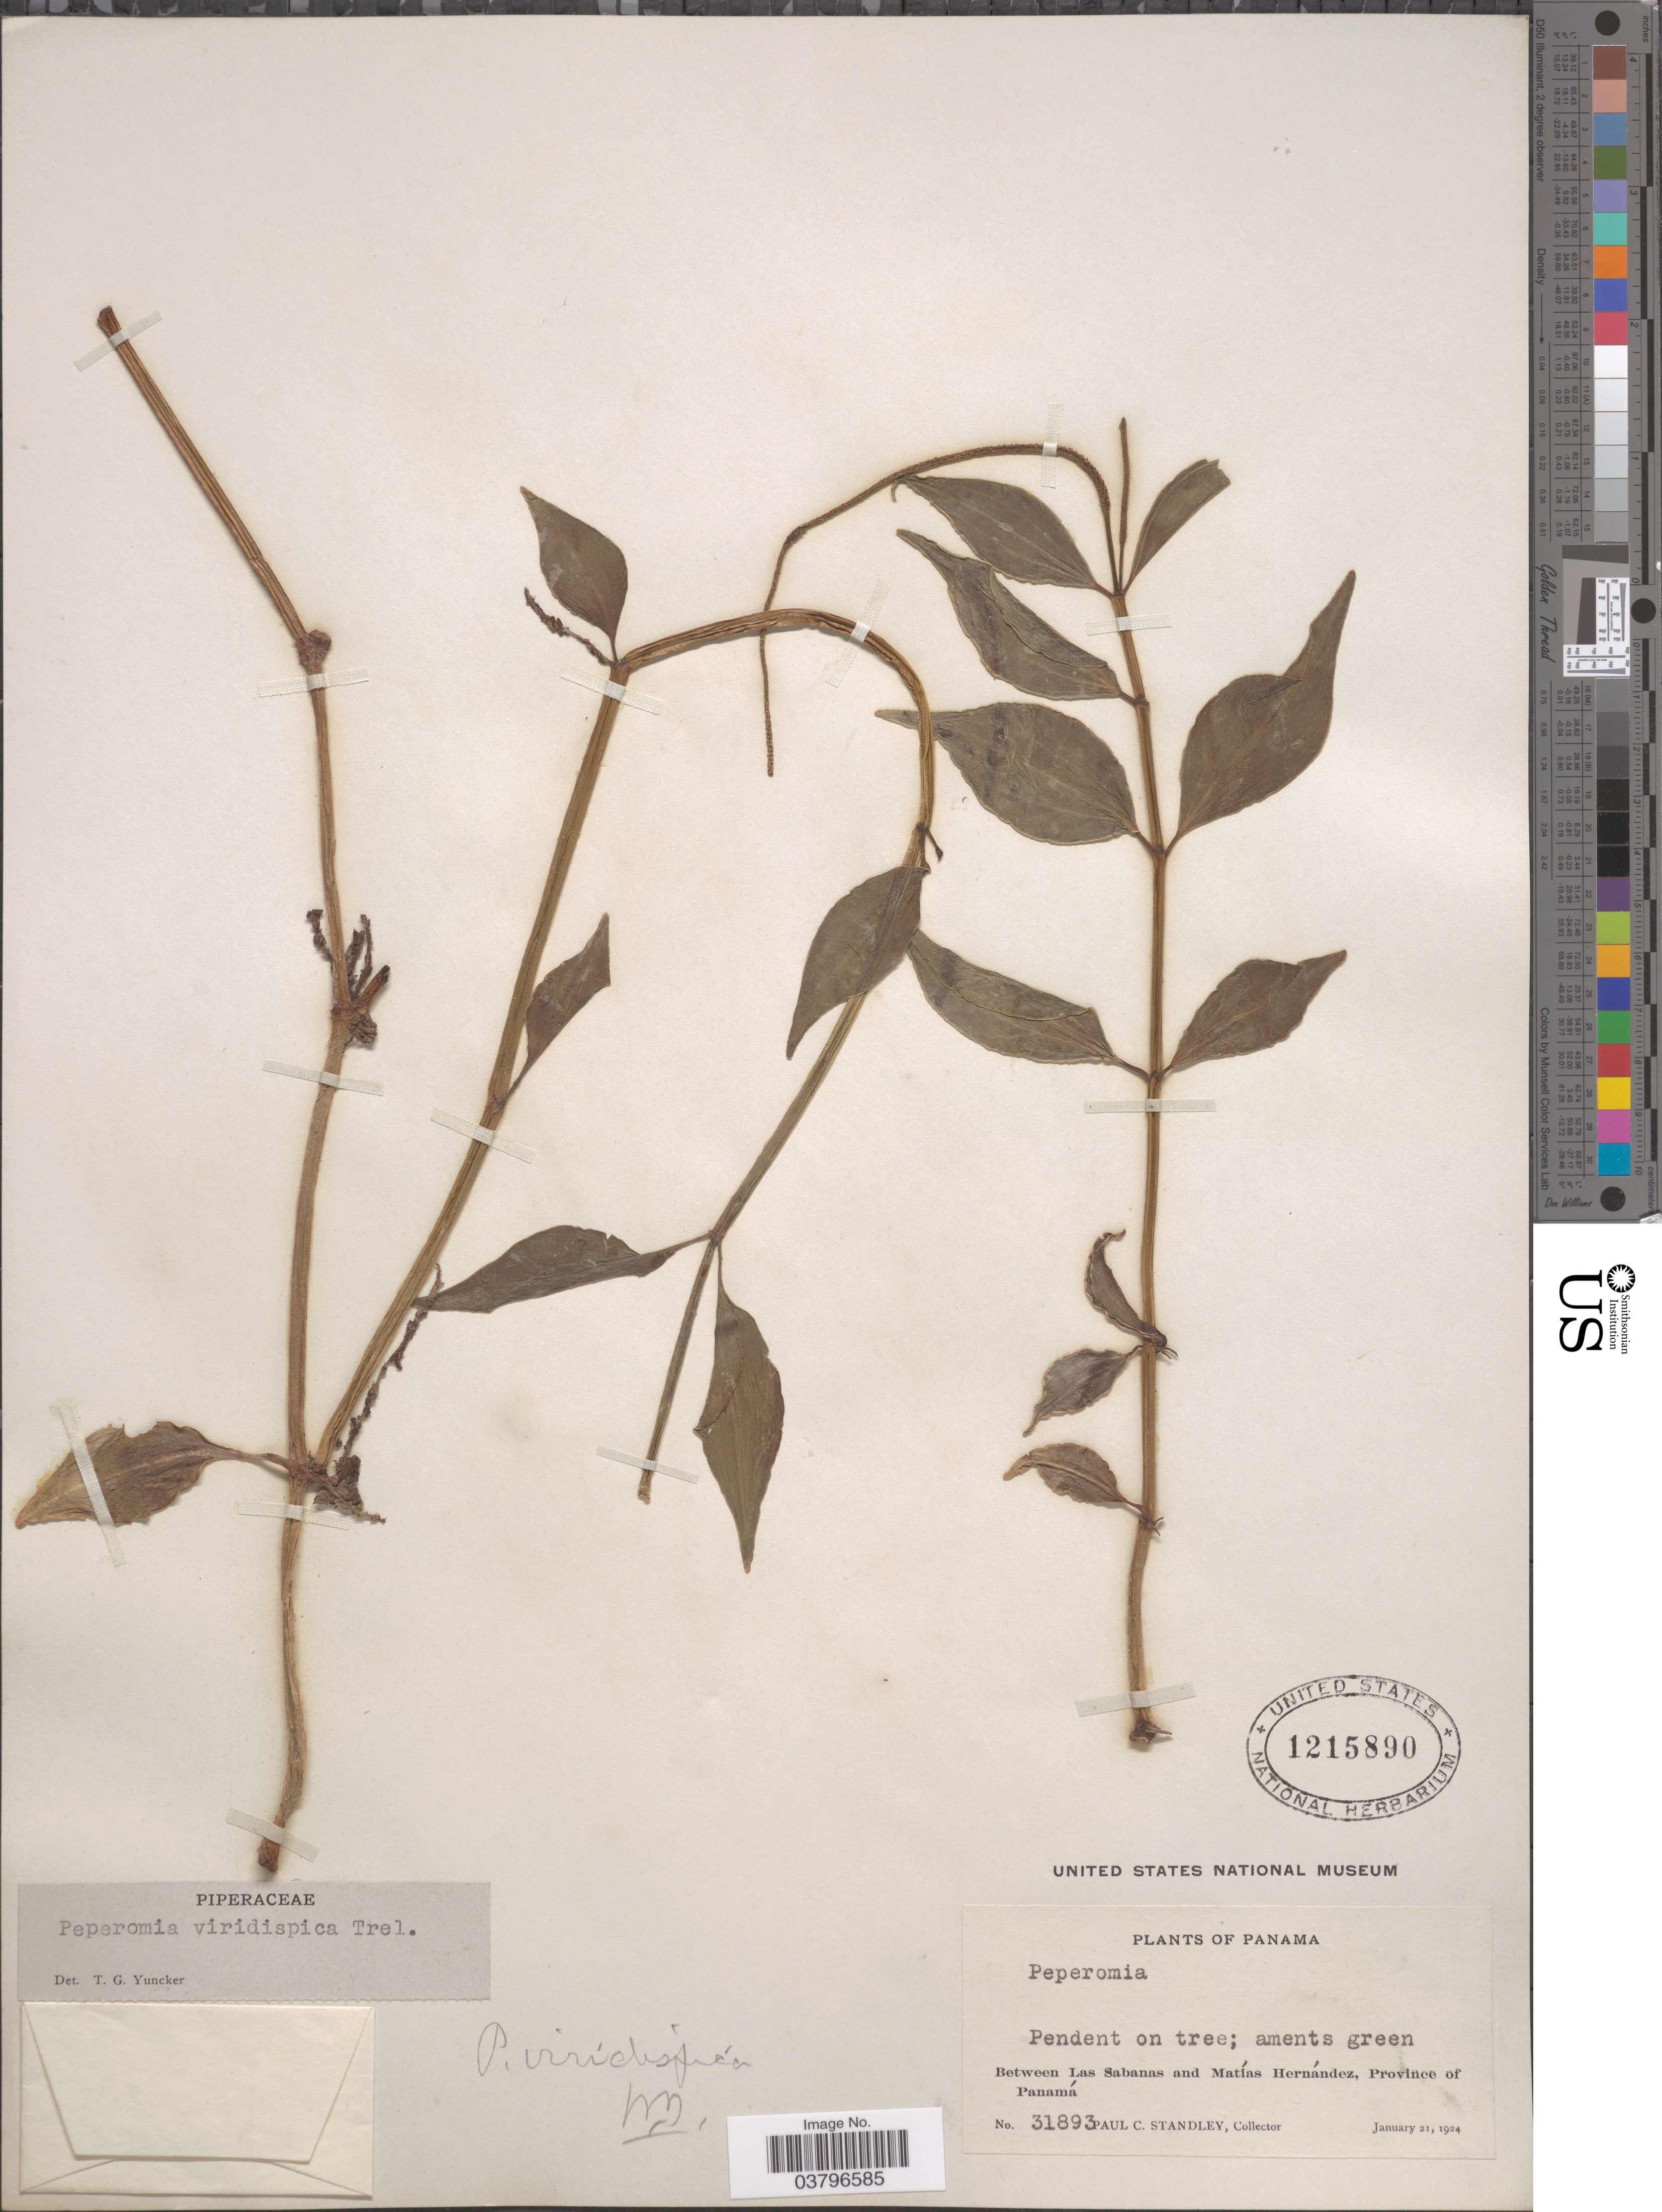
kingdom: Plantae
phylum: Tracheophyta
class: Magnoliopsida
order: Piperales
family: Piperaceae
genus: Peperomia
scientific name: Peperomia angustata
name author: Kunth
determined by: Jiménez, José Estaban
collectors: P. C. Standley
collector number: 31893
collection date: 1924-01-21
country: Panama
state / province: Panamá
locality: Between Las Sabanas and Matías Hernández.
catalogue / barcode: US 1215890